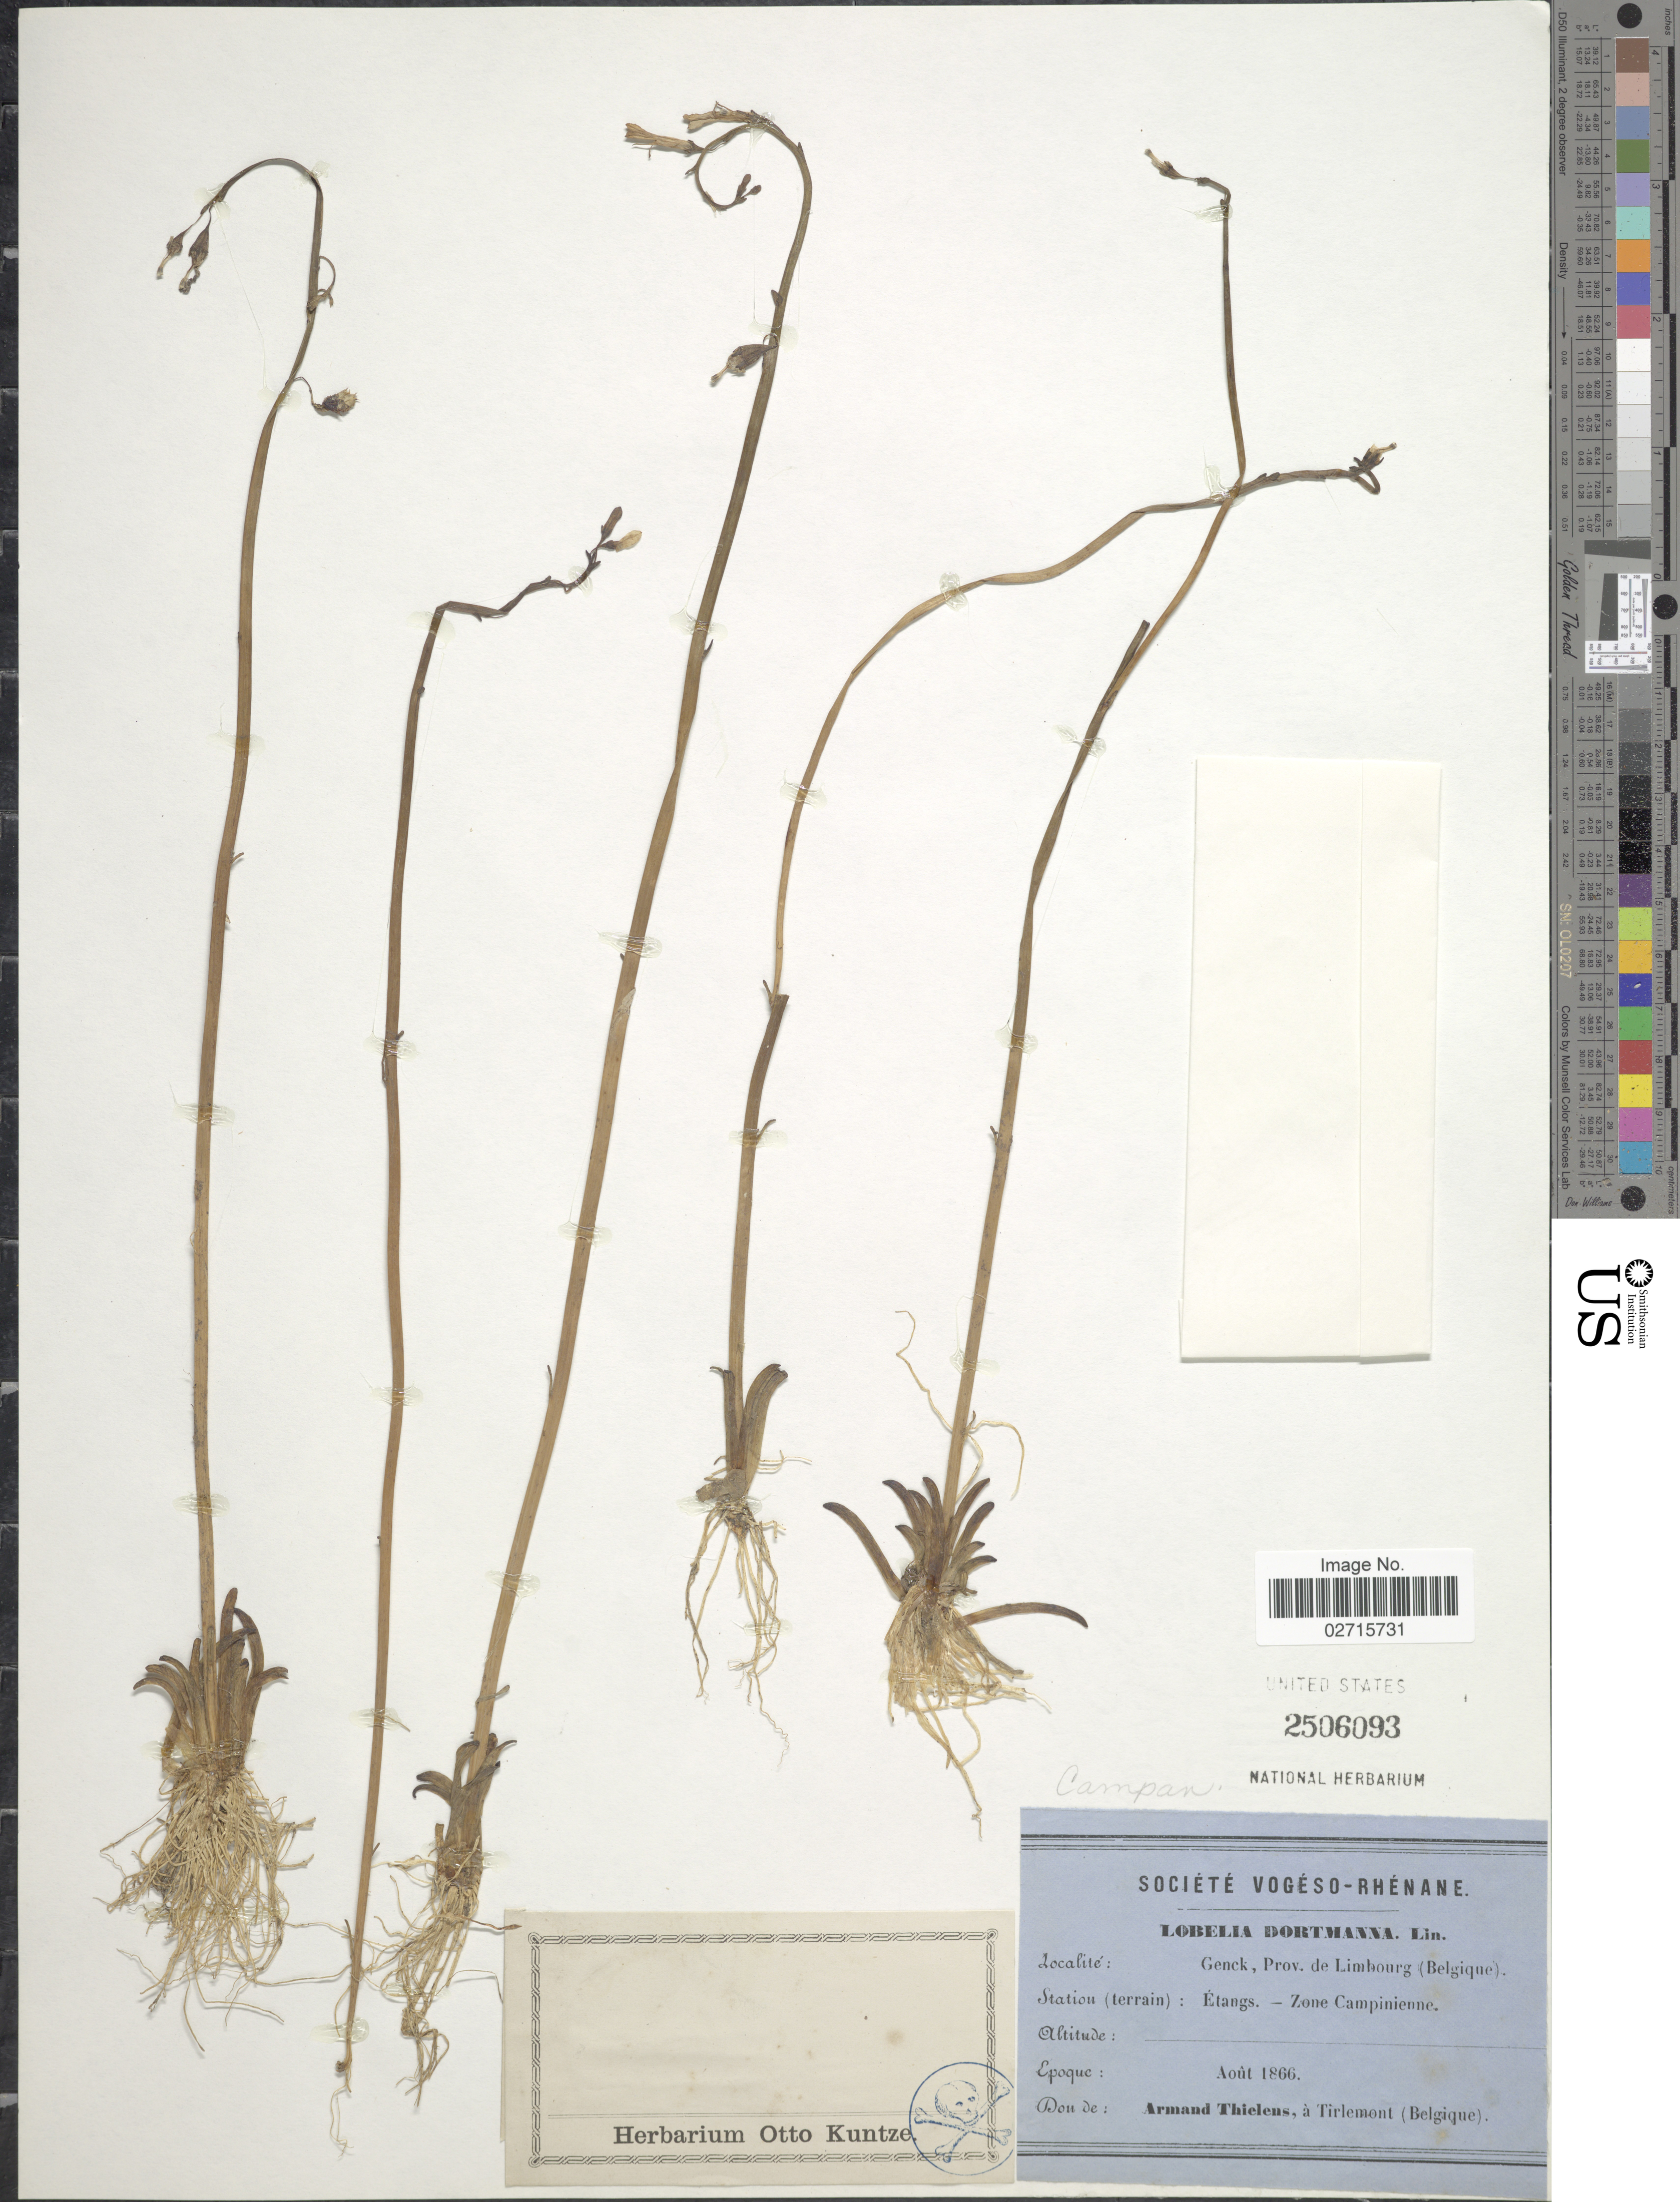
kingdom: Plantae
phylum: Tracheophyta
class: Magnoliopsida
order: Asterales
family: Campanulaceae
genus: Lobelia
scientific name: Lobelia dortmanna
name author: L.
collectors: A. Thielens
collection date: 1866-08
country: Belgium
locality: Genck, Prov. de Limbourg (Belgique). Etangs, - Zone Campinienne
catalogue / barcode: US 2506093